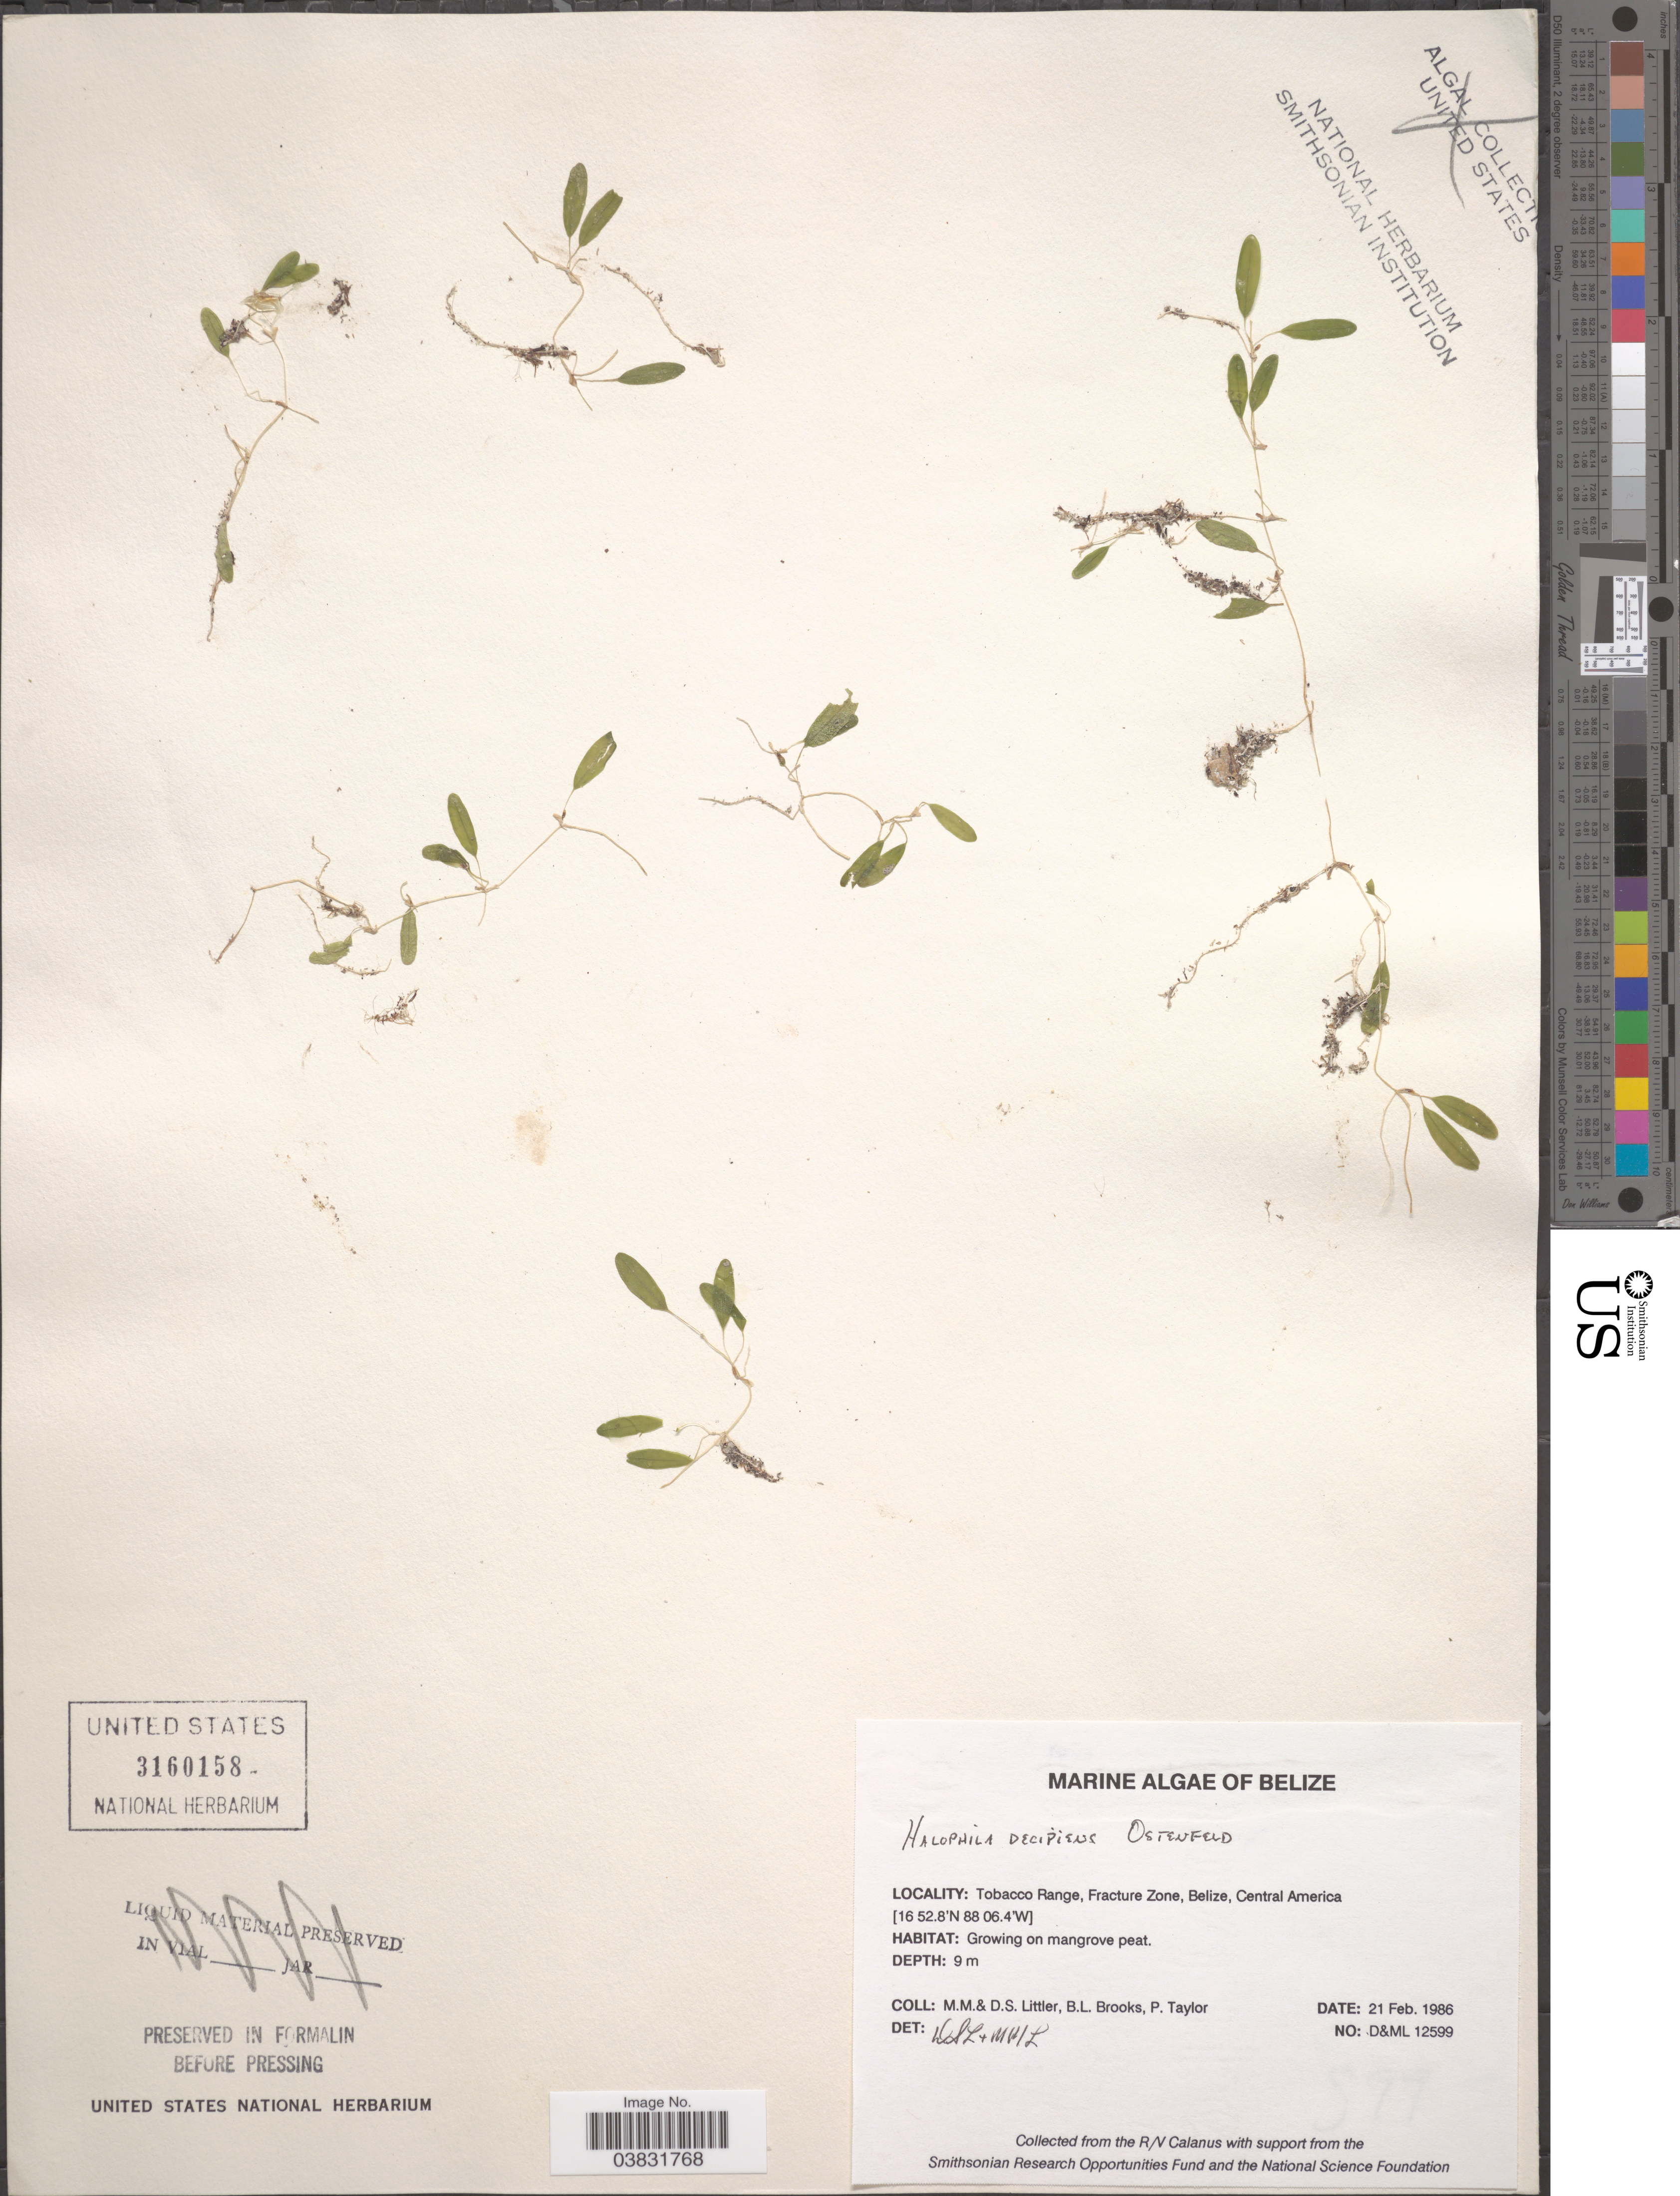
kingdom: Plantae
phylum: Tracheophyta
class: Liliopsida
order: Alismatales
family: Hydrocharitaceae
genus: Halophila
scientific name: Halophila decipiens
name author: Ostenf.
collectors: D. S. Littler, B. Brooks & P. Taylor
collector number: D&ML 12599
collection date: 1986-02-21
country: Belize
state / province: Belize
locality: Tobacco Range, Fracture Zone.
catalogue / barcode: US 3160158